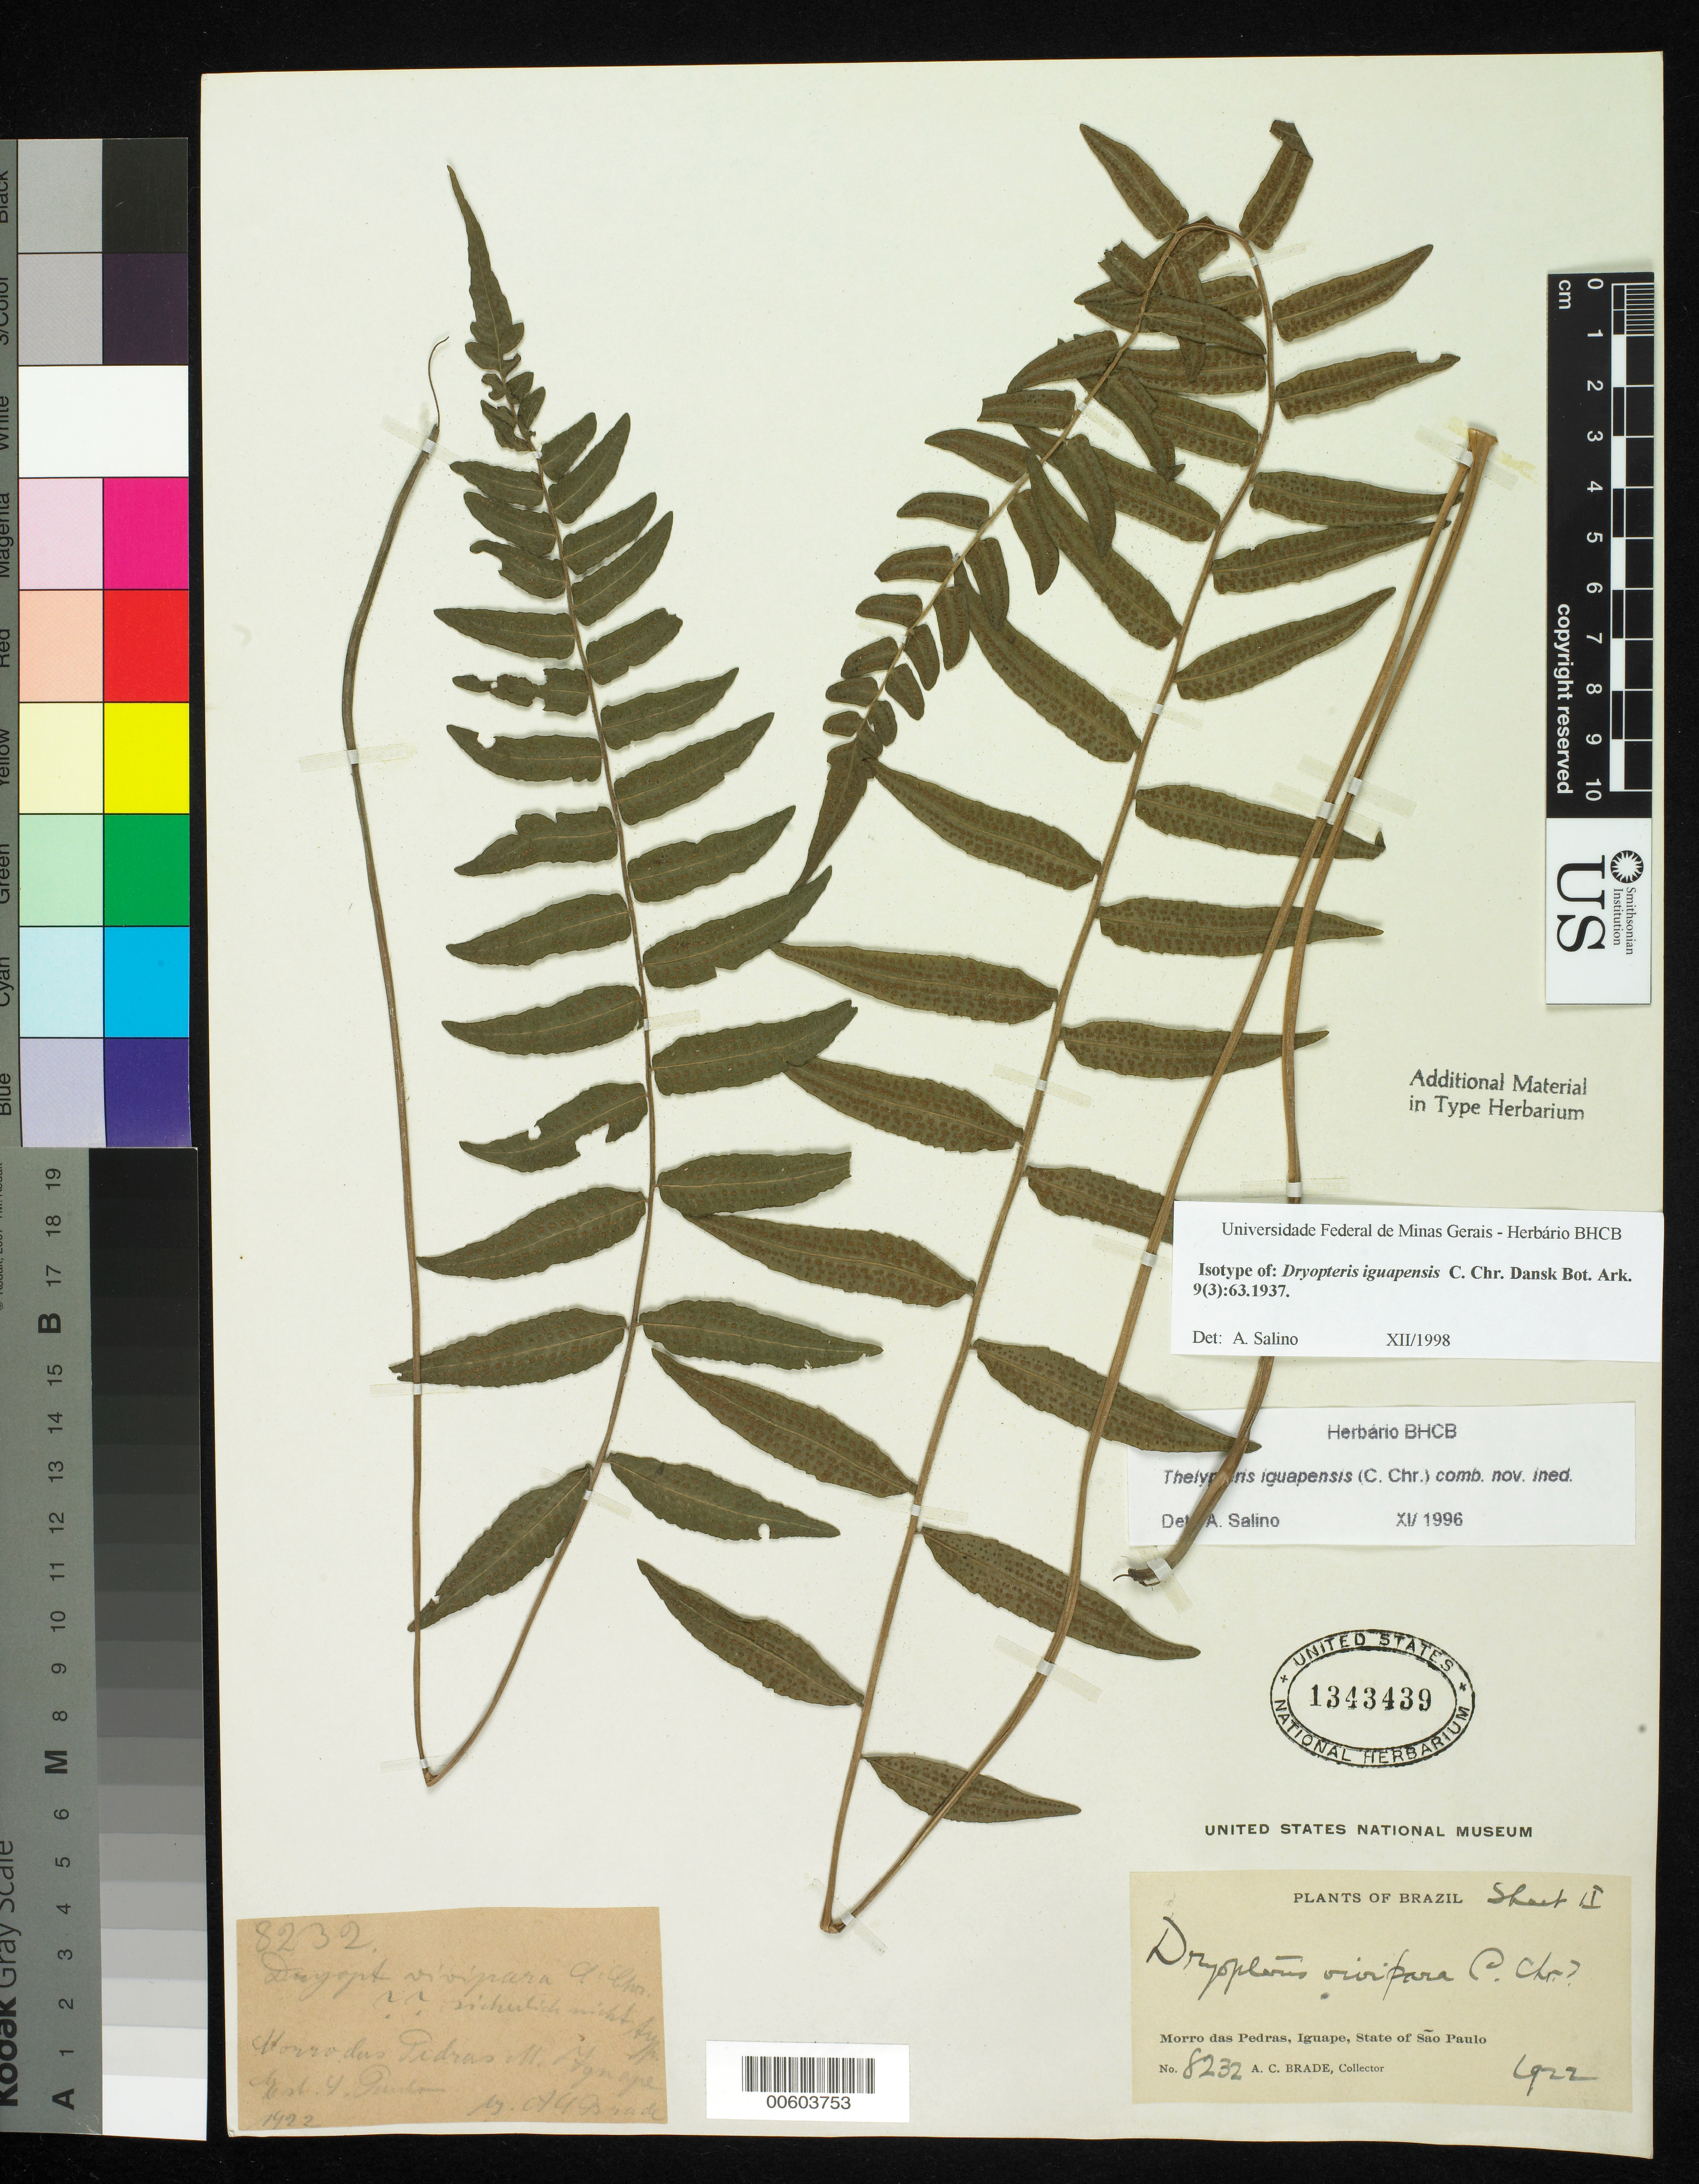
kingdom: Plantae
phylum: Tracheophyta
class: Polypodiopsida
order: Polypodiales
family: Dryopteridaceae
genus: Dryopteris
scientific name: Dryopteris iguapensis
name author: C. Chr.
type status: Isotype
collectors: A. C. Brade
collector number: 8232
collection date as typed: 1922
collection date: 1922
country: Brazil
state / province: São Paulo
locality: Morro das Pedras, Iguape.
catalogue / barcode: US 1343439